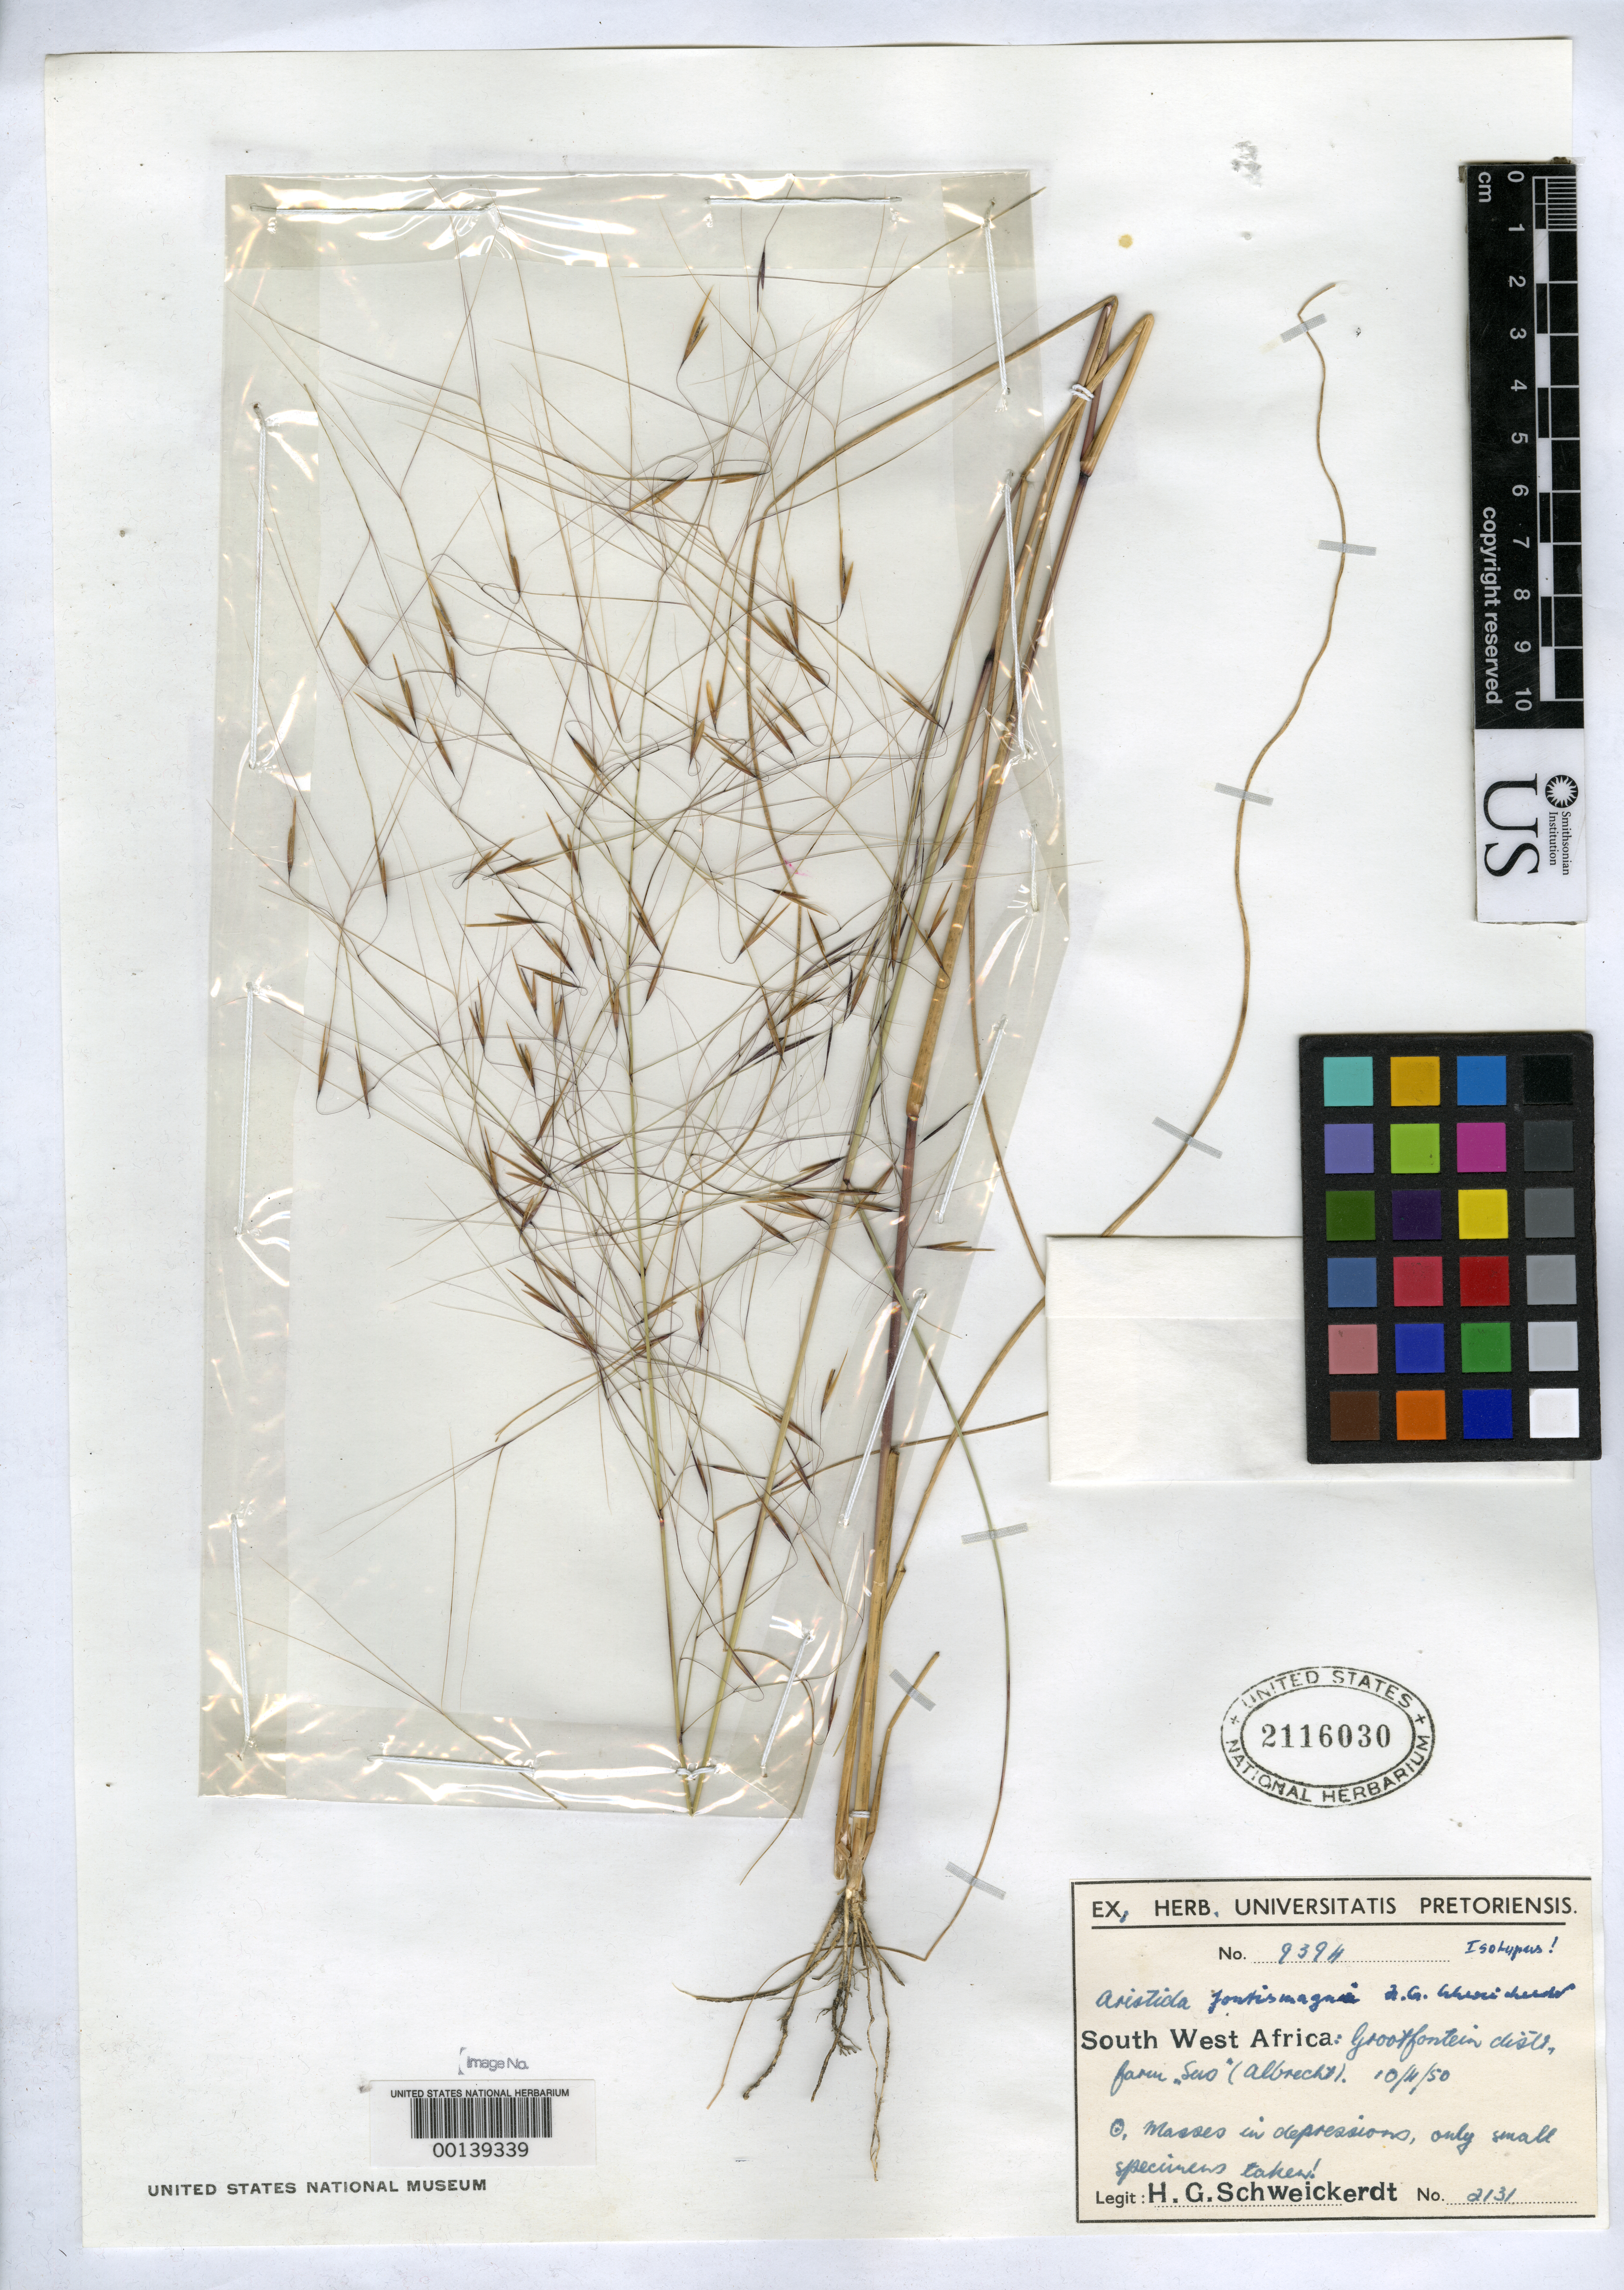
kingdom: Plantae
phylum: Tracheophyta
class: Liliopsida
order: Poales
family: Poaceae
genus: Aristida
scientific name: Aristida fontismagni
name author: Schweick.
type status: Isotype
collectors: H. G. Schweickerdt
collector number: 2131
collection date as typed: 10 Apr 1950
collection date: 1950-04-10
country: Namibia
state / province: Otjozondjupa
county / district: Grootfontein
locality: Farm "Sus".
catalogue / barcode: US 2116030